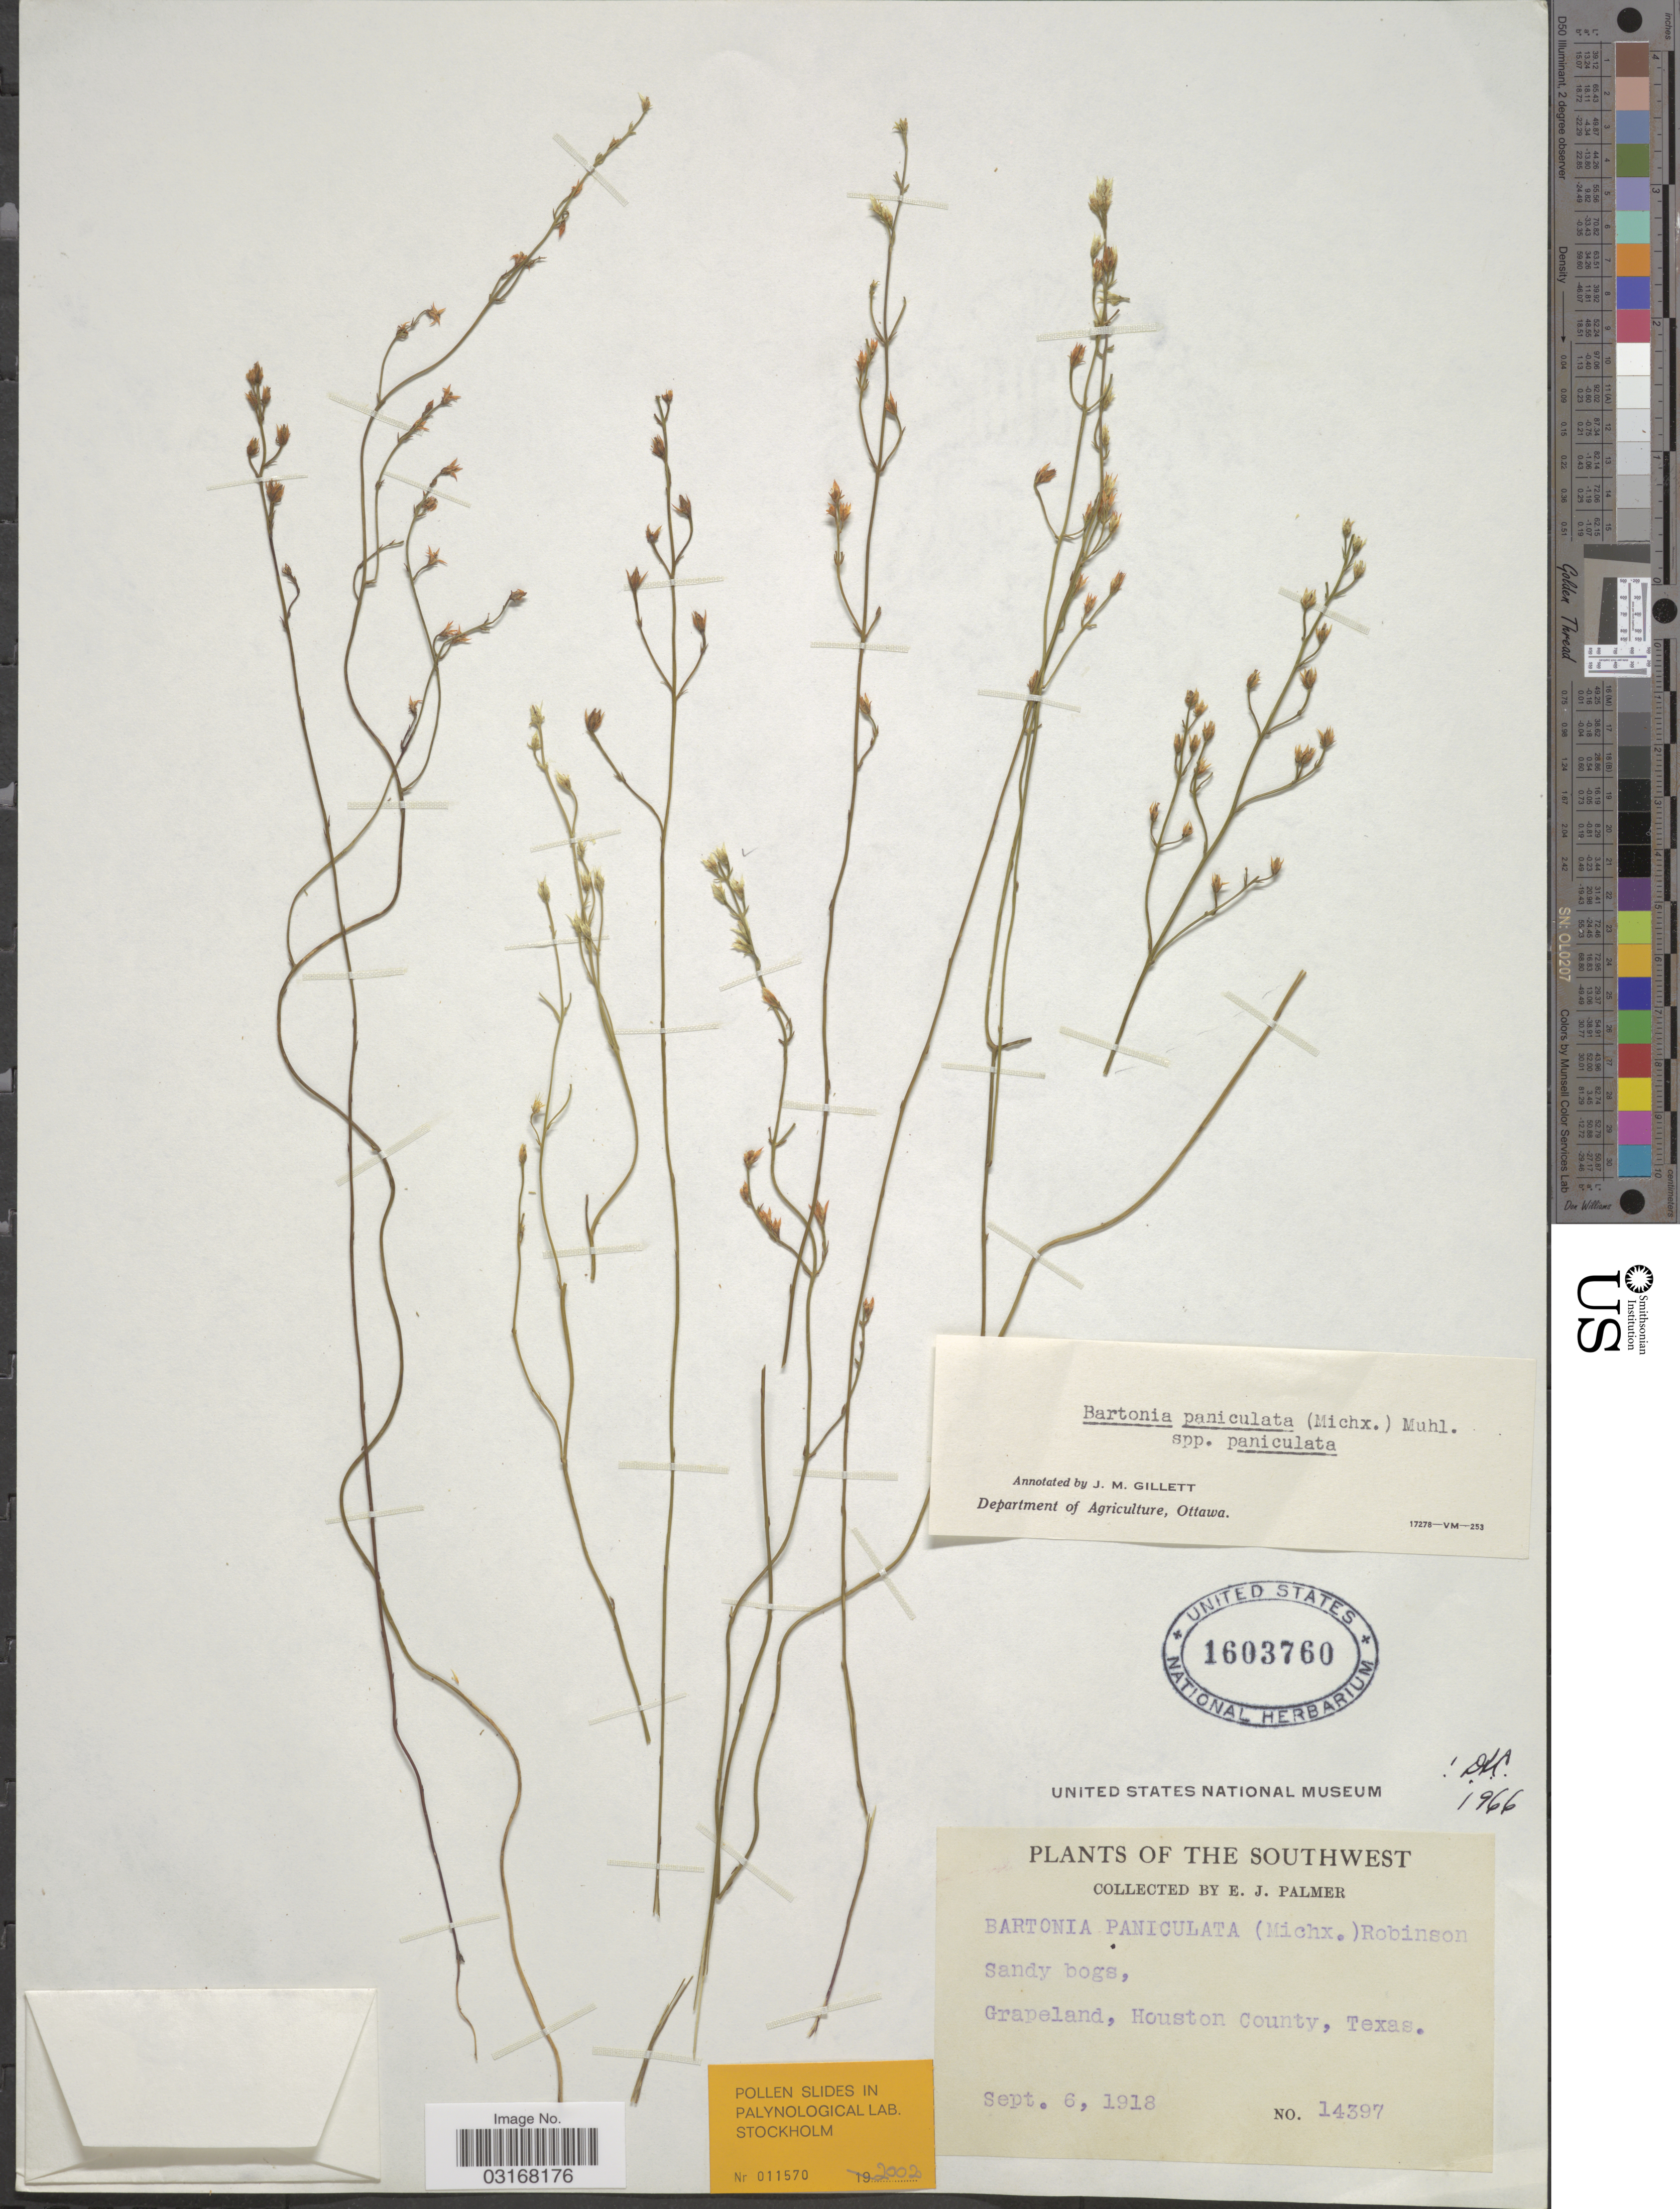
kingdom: Plantae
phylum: Tracheophyta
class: Magnoliopsida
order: Gentianales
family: Gentianaceae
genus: Bartonia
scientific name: Bartonia paniculata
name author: (Michx.) Muhl.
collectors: E. J. Palmer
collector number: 14397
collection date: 1918-09-06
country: United States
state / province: Texas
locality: The Southwest. Grapeland, Houston County.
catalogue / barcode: US 1603760